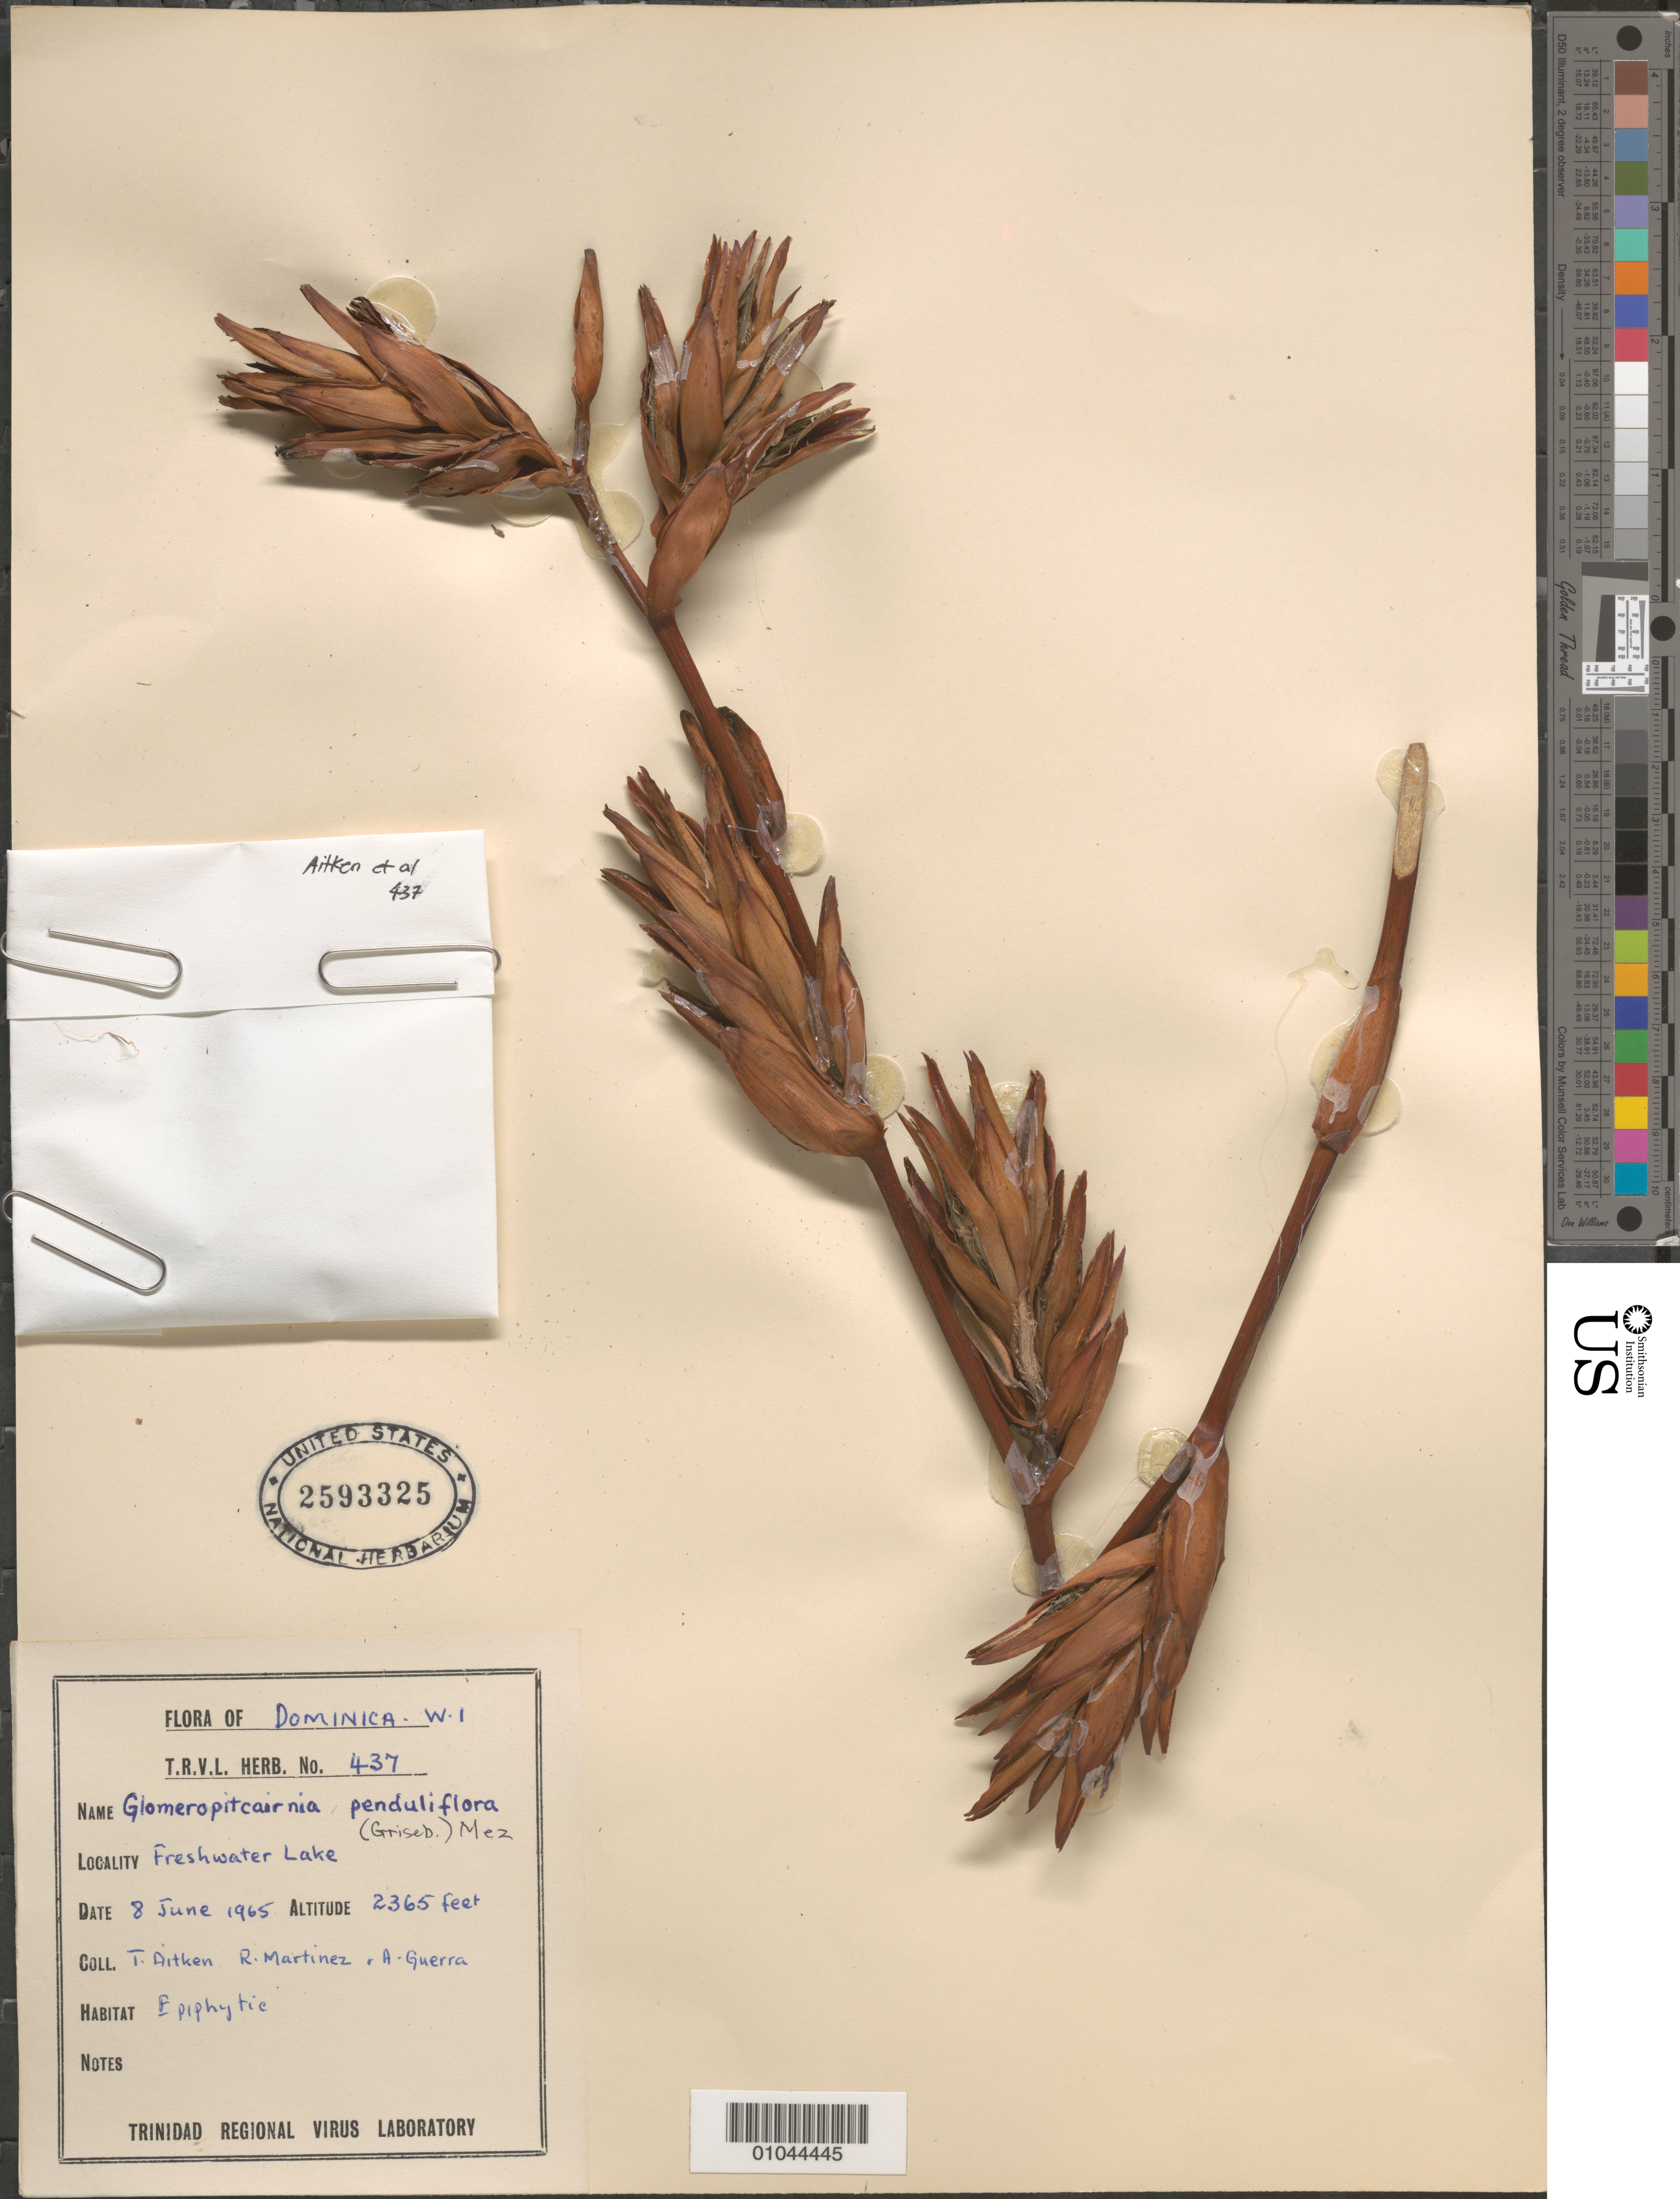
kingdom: Plantae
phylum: Tracheophyta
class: Liliopsida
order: Poales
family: Bromeliaceae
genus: Glomeropitcairnia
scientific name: Glomeropitcairnia penduliflora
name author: (Griseb.) Mez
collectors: T. Aitken, R. Martinez & A. Guerra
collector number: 437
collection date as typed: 08 Jun 1965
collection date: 1965-06-08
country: Dominica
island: Dominica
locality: freshwater lake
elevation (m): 721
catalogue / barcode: US 2593325